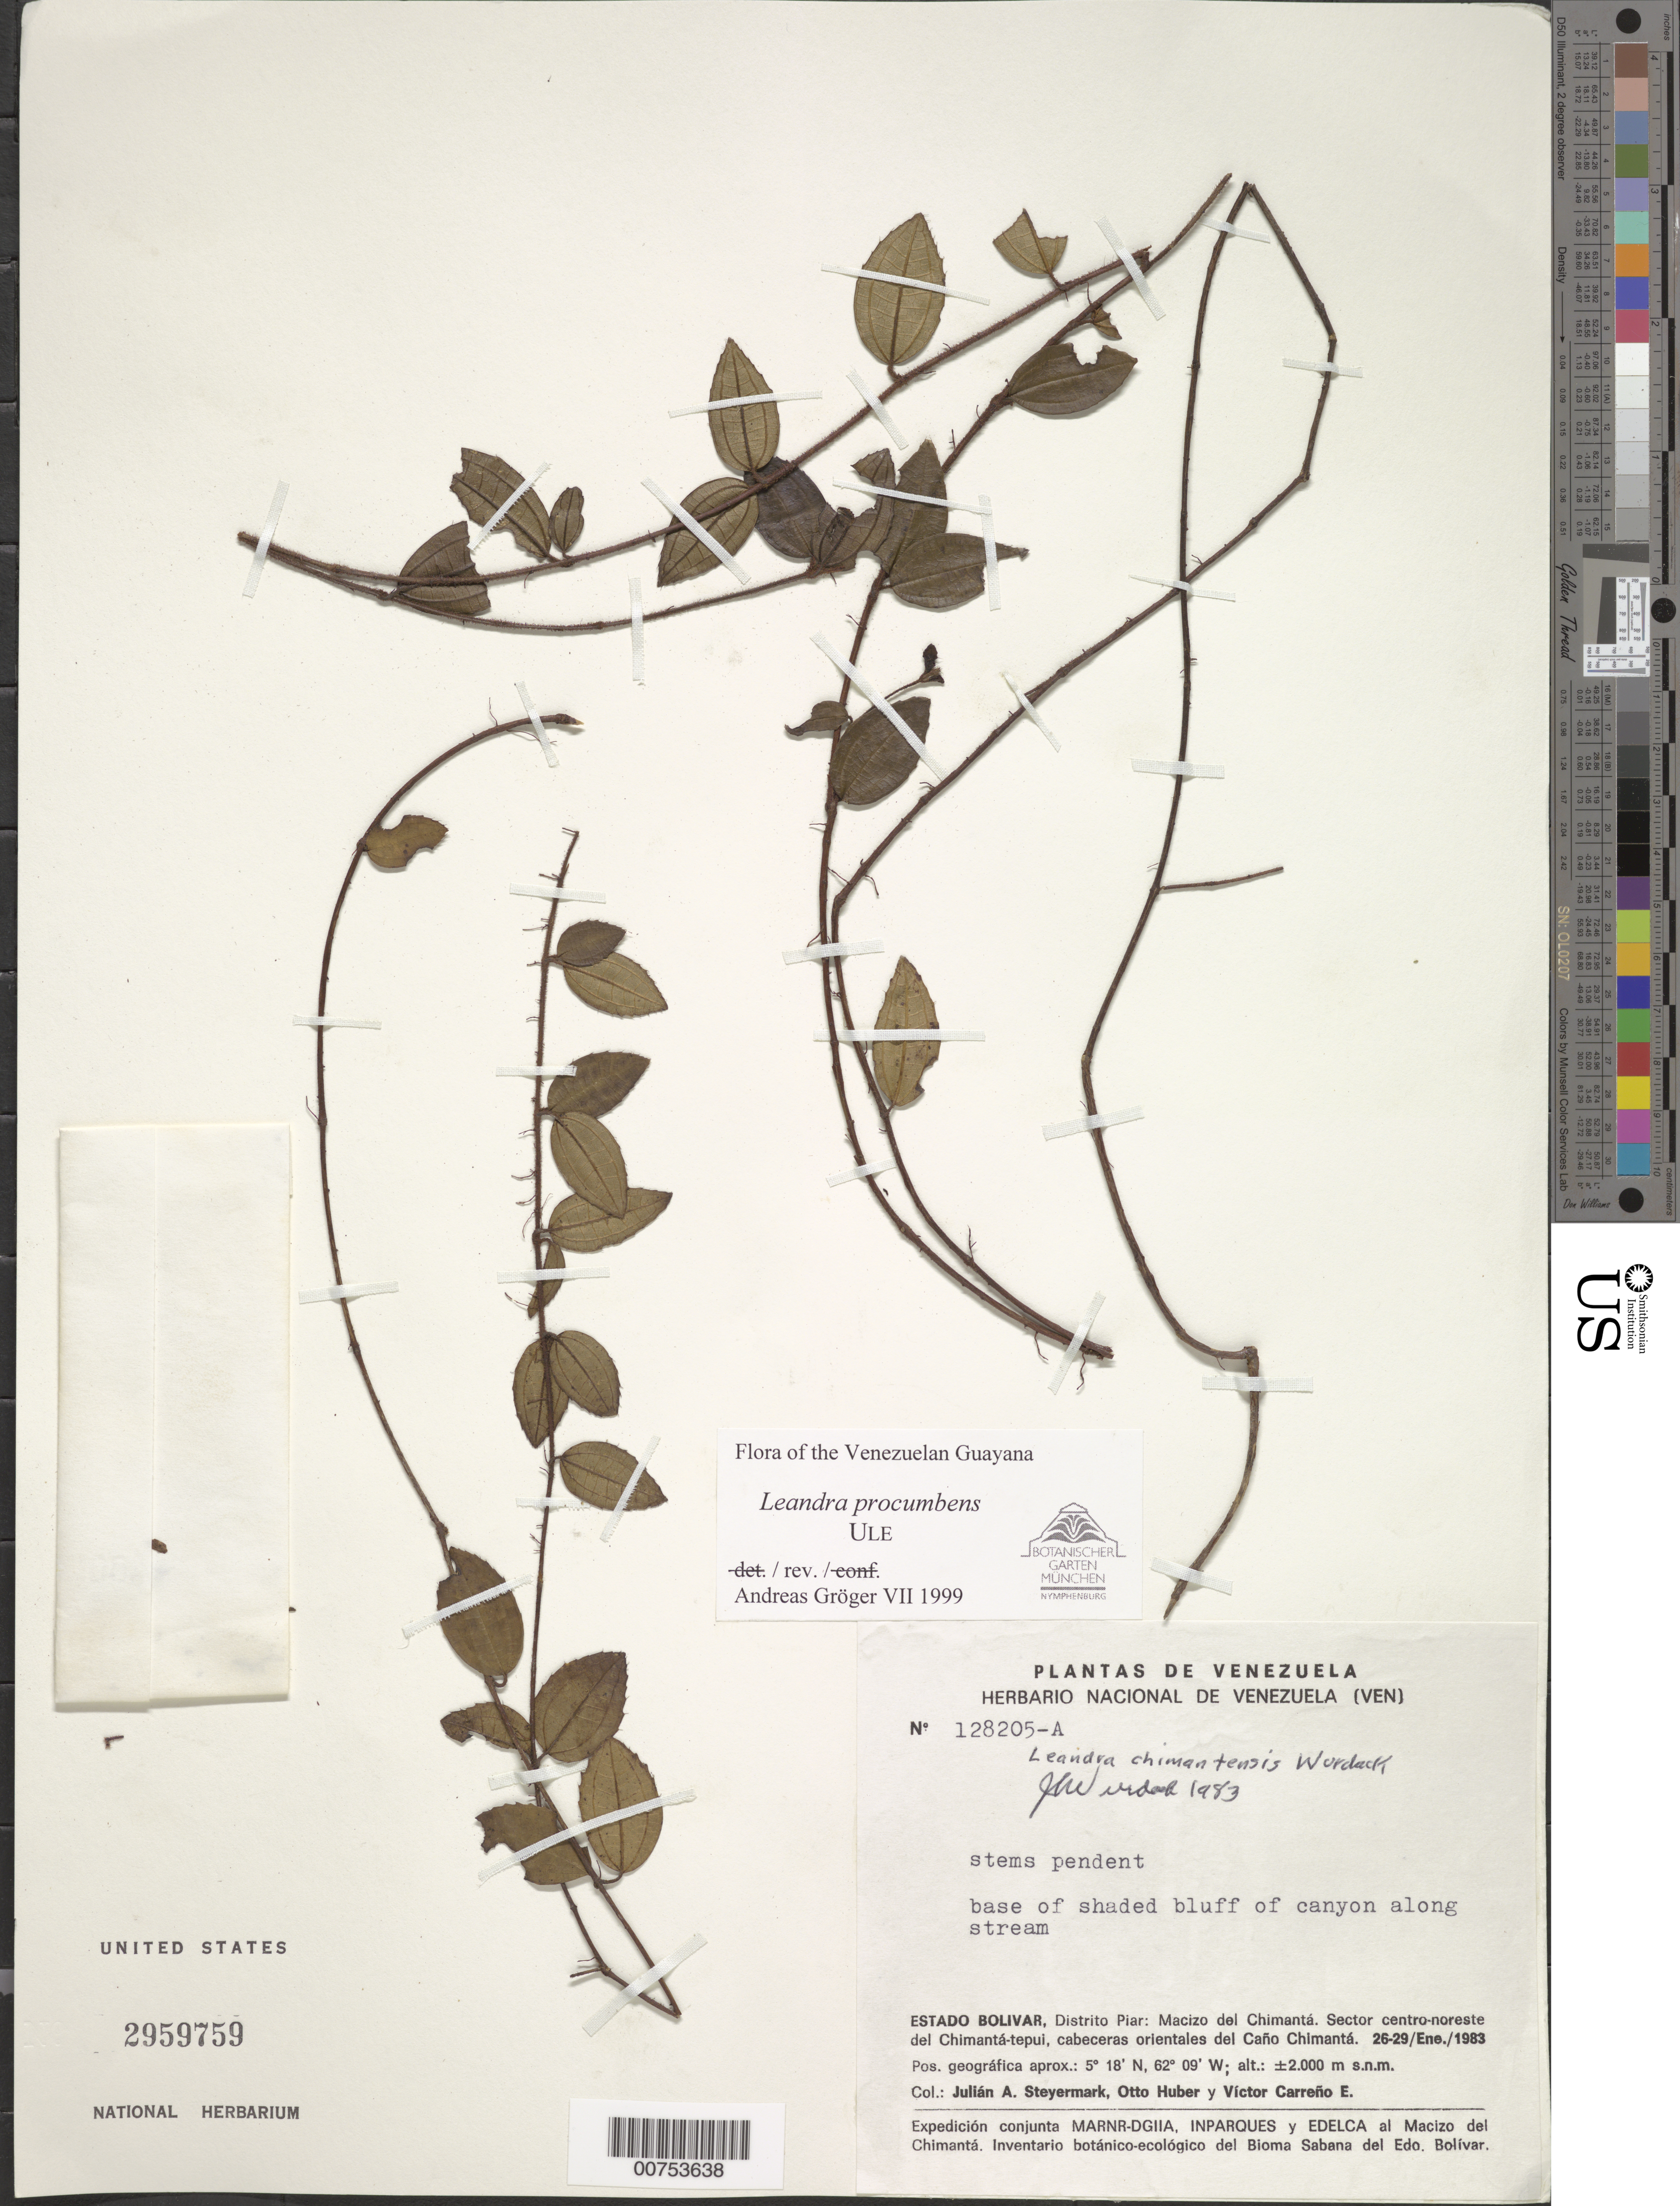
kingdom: Plantae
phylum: Tracheophyta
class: Magnoliopsida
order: Myrtales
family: Melastomataceae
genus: Leandra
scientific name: Leandra procumbens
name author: Ule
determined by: Gröger, A.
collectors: J. Steyermark, O. Huber & V. Carreño E.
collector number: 128205 A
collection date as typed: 26-Jan-83 to 29-Jan-83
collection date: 1983-01-26/1983-01-29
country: Venezuela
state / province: Bolívar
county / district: Piar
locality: Macizo del Chimantá, sector centro-noreste del Chimantá-tepuí, cabeceras orientales del Caño Chimantá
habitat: Base of shaded bluff on canyon along stream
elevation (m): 2000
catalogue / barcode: US 2959759